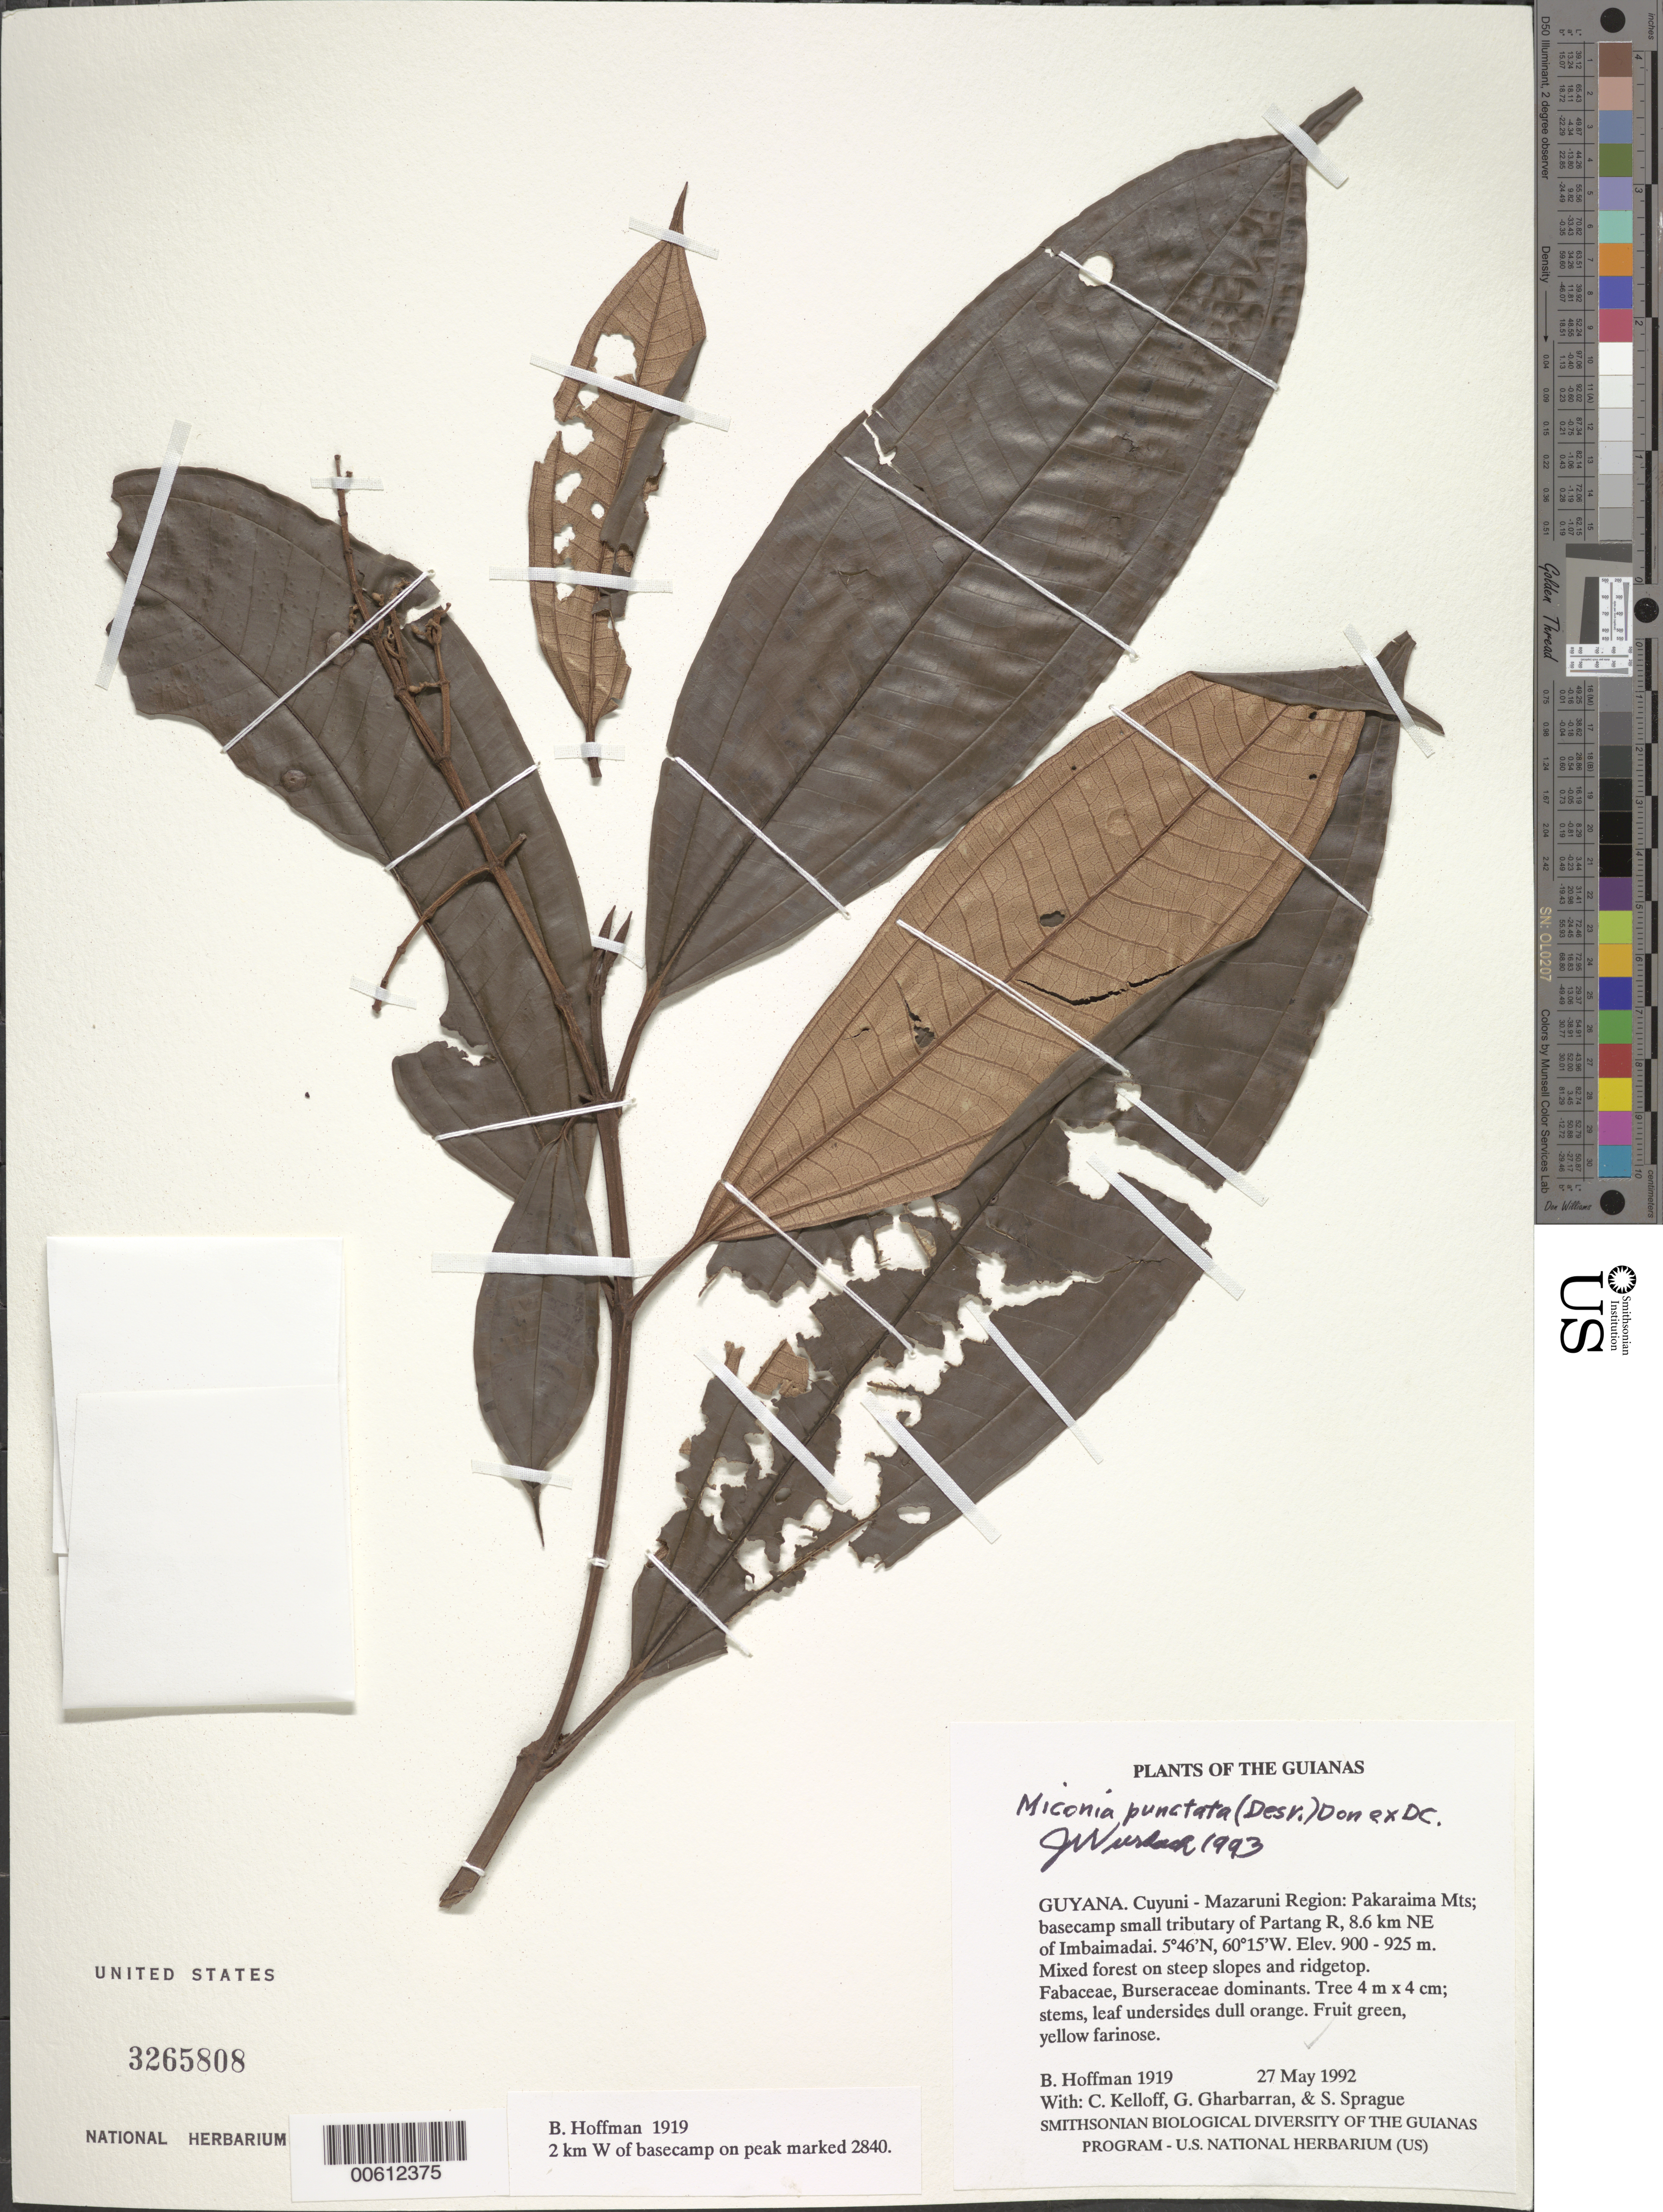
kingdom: Plantae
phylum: Tracheophyta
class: Magnoliopsida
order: Myrtales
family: Melastomataceae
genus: Miconia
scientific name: Miconia punctata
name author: (Desr.) D. Don ex DC.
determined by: Wurdack, John J., (US), US (UNITED STATES)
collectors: B. Hoffman, C. L. Kelloff, G. Gharbarran & S. Sprague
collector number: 1919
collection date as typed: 27 May 1992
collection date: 1992-05-27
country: Guyana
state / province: Cuyuni-Mazaruni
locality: Pakaraima Mts; basecamp on small tributary of Partang River, 8.6 km NE of Imbaimadai, 2 km W of basecamp on peak marked 2840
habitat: Mixed forest on steep slopes and ridgetop. Fabaceae, Burseraceae dominants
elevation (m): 900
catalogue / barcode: US 3265808